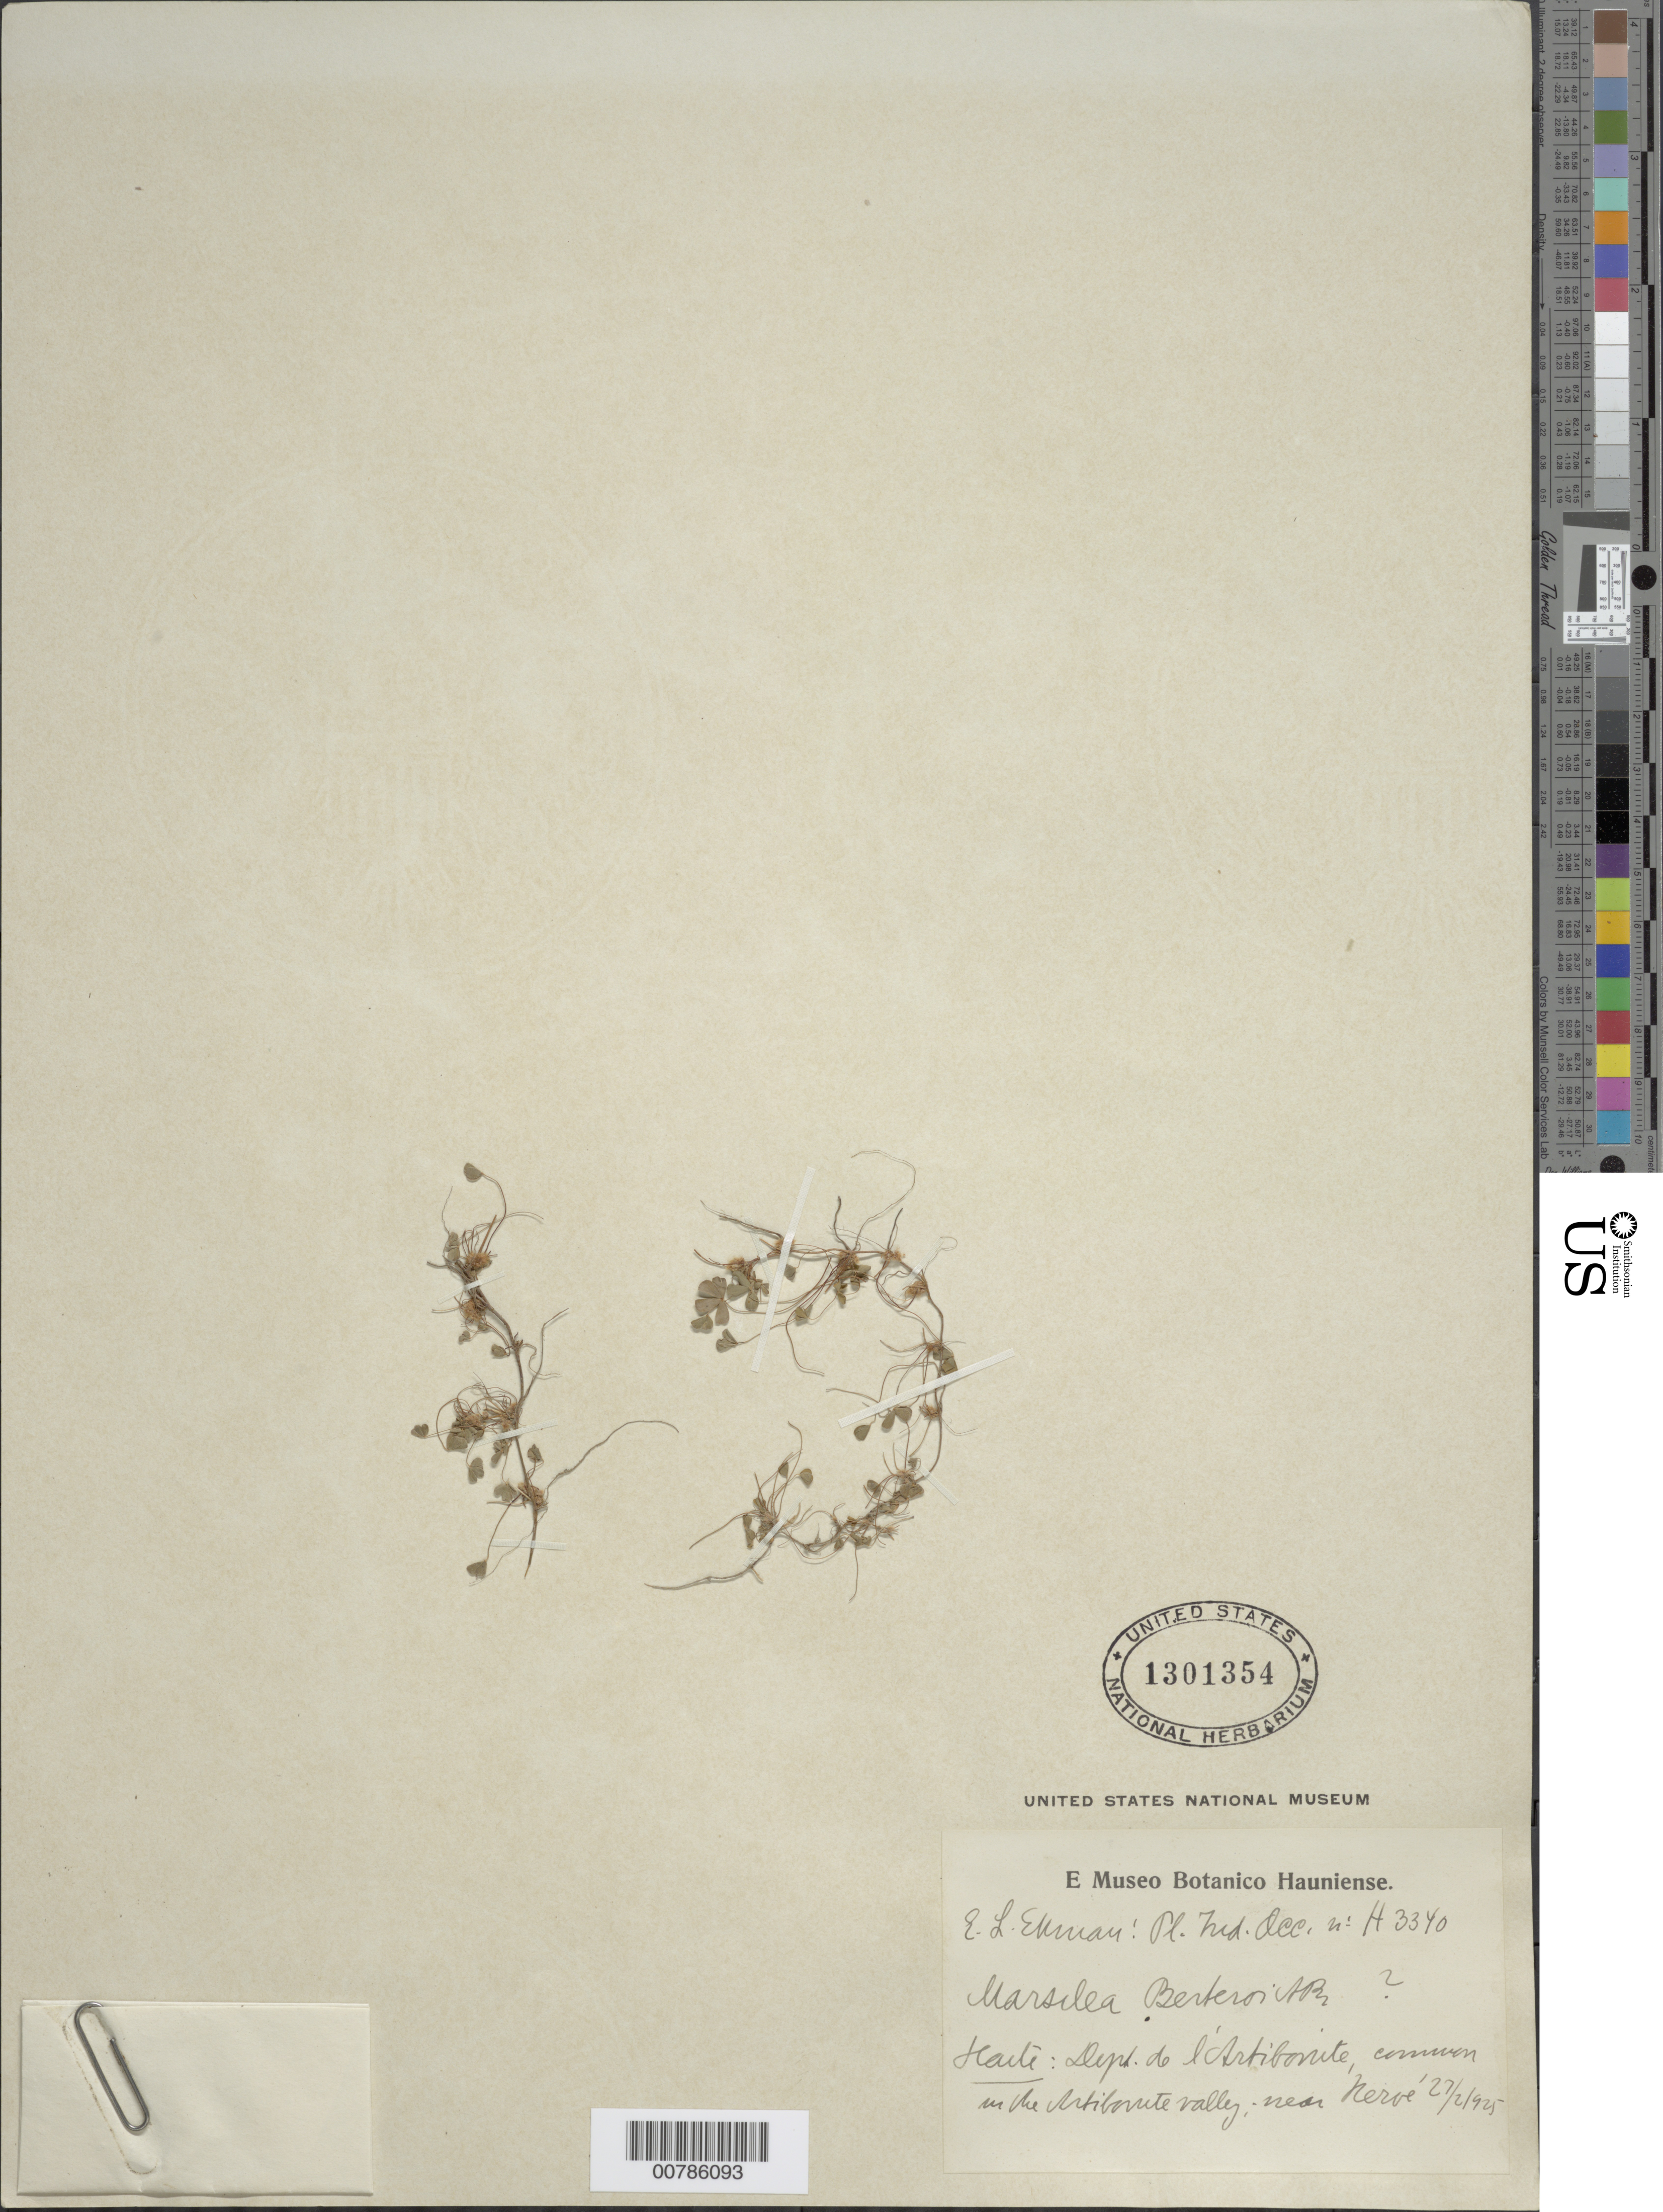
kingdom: Plantae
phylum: Tracheophyta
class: Polypodiopsida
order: Salviniales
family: Marsileaceae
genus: Marsilea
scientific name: Marsilea berteroi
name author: A. Braun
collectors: E. L. Ekman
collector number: H 3340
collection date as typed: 27 Feb 1925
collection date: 1925-02-27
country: Haiti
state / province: Artibonite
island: Hispaniola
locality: Artibonite valley, near Nervé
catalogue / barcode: US 1301354